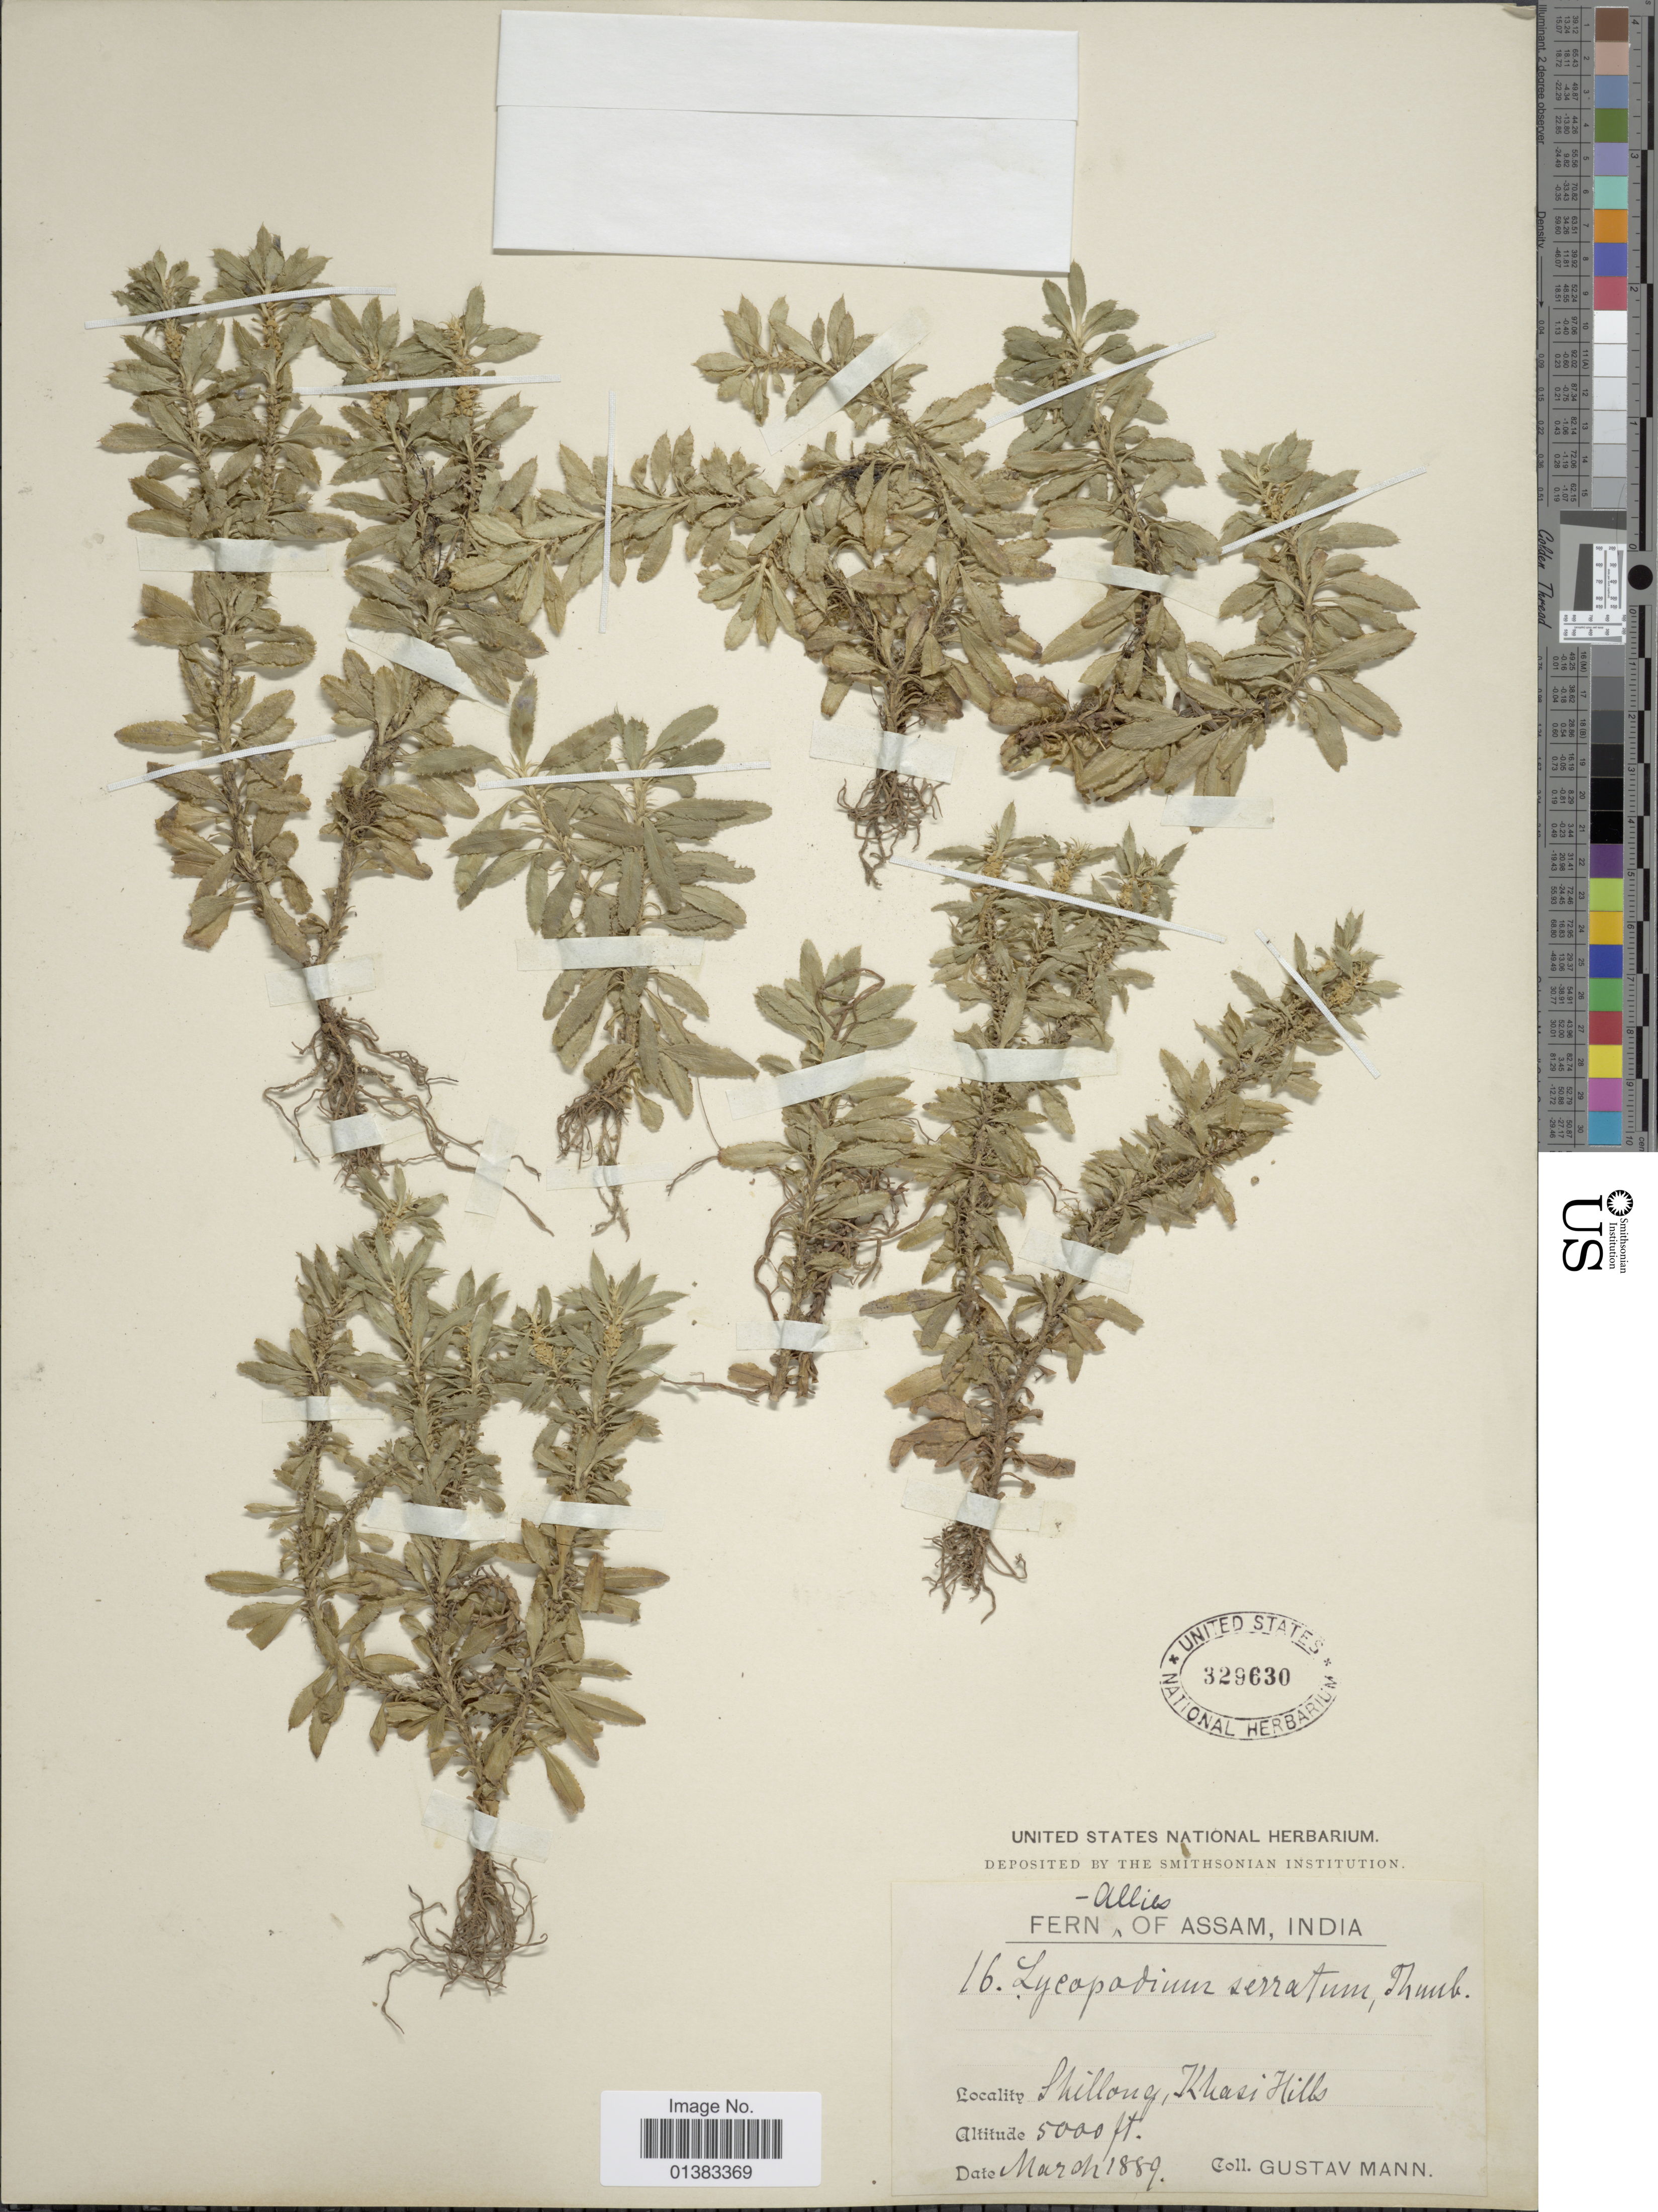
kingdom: Plantae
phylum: Tracheophyta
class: Lycopodiopsida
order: Lycopodiales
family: Lycopodiaceae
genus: Huperzia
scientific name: Huperzia serrata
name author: (Thunb.) Trevis.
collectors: G. Mann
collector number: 16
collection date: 1889-03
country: India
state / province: Meghalaya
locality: Shillong, Khasi Hills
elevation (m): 1524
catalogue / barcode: US 329630